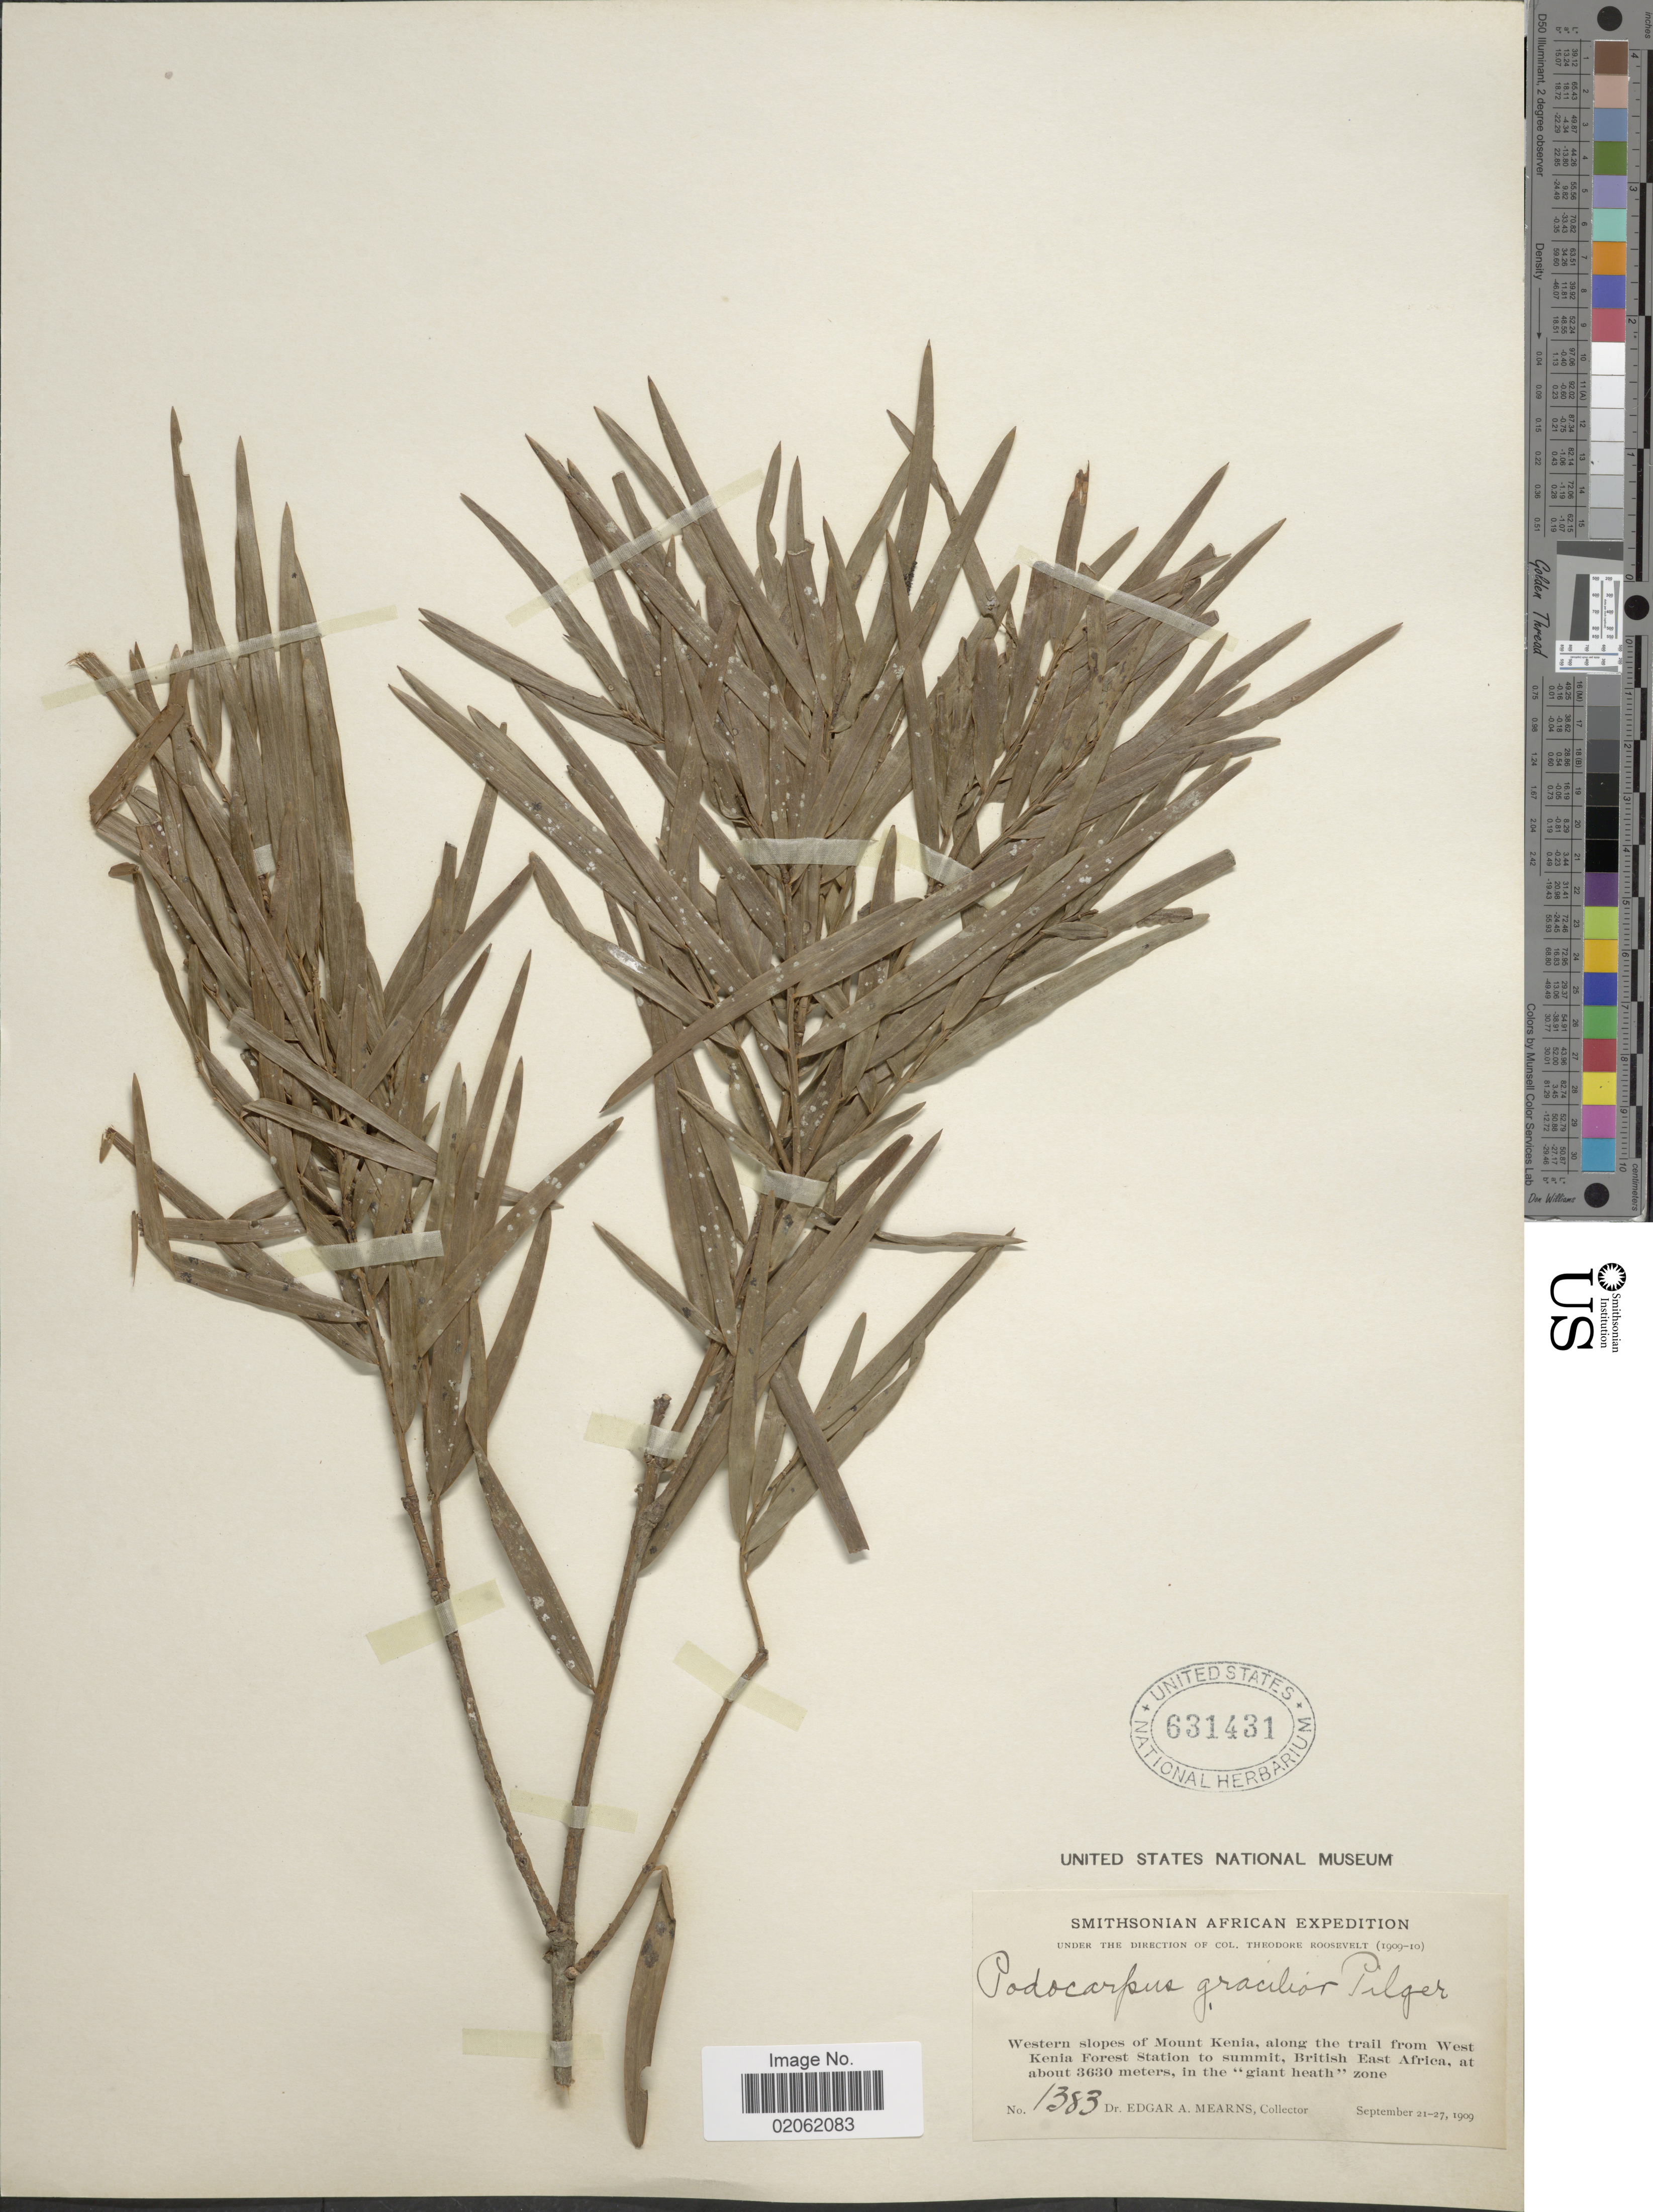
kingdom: Plantae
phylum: Tracheophyta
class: Pinopsida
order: Pinales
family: Podocarpaceae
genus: Podocarpus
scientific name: Podocarpus gracilior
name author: Pilg.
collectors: E. A. Mearns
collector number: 1383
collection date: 1909-09-21/1909-09-27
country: Kenya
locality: Western slopes of Mount Kenia, along the trail West Kenia Forest Station to summit, British East Africa, in the 'giant heath' zone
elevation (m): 3630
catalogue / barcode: US 631431